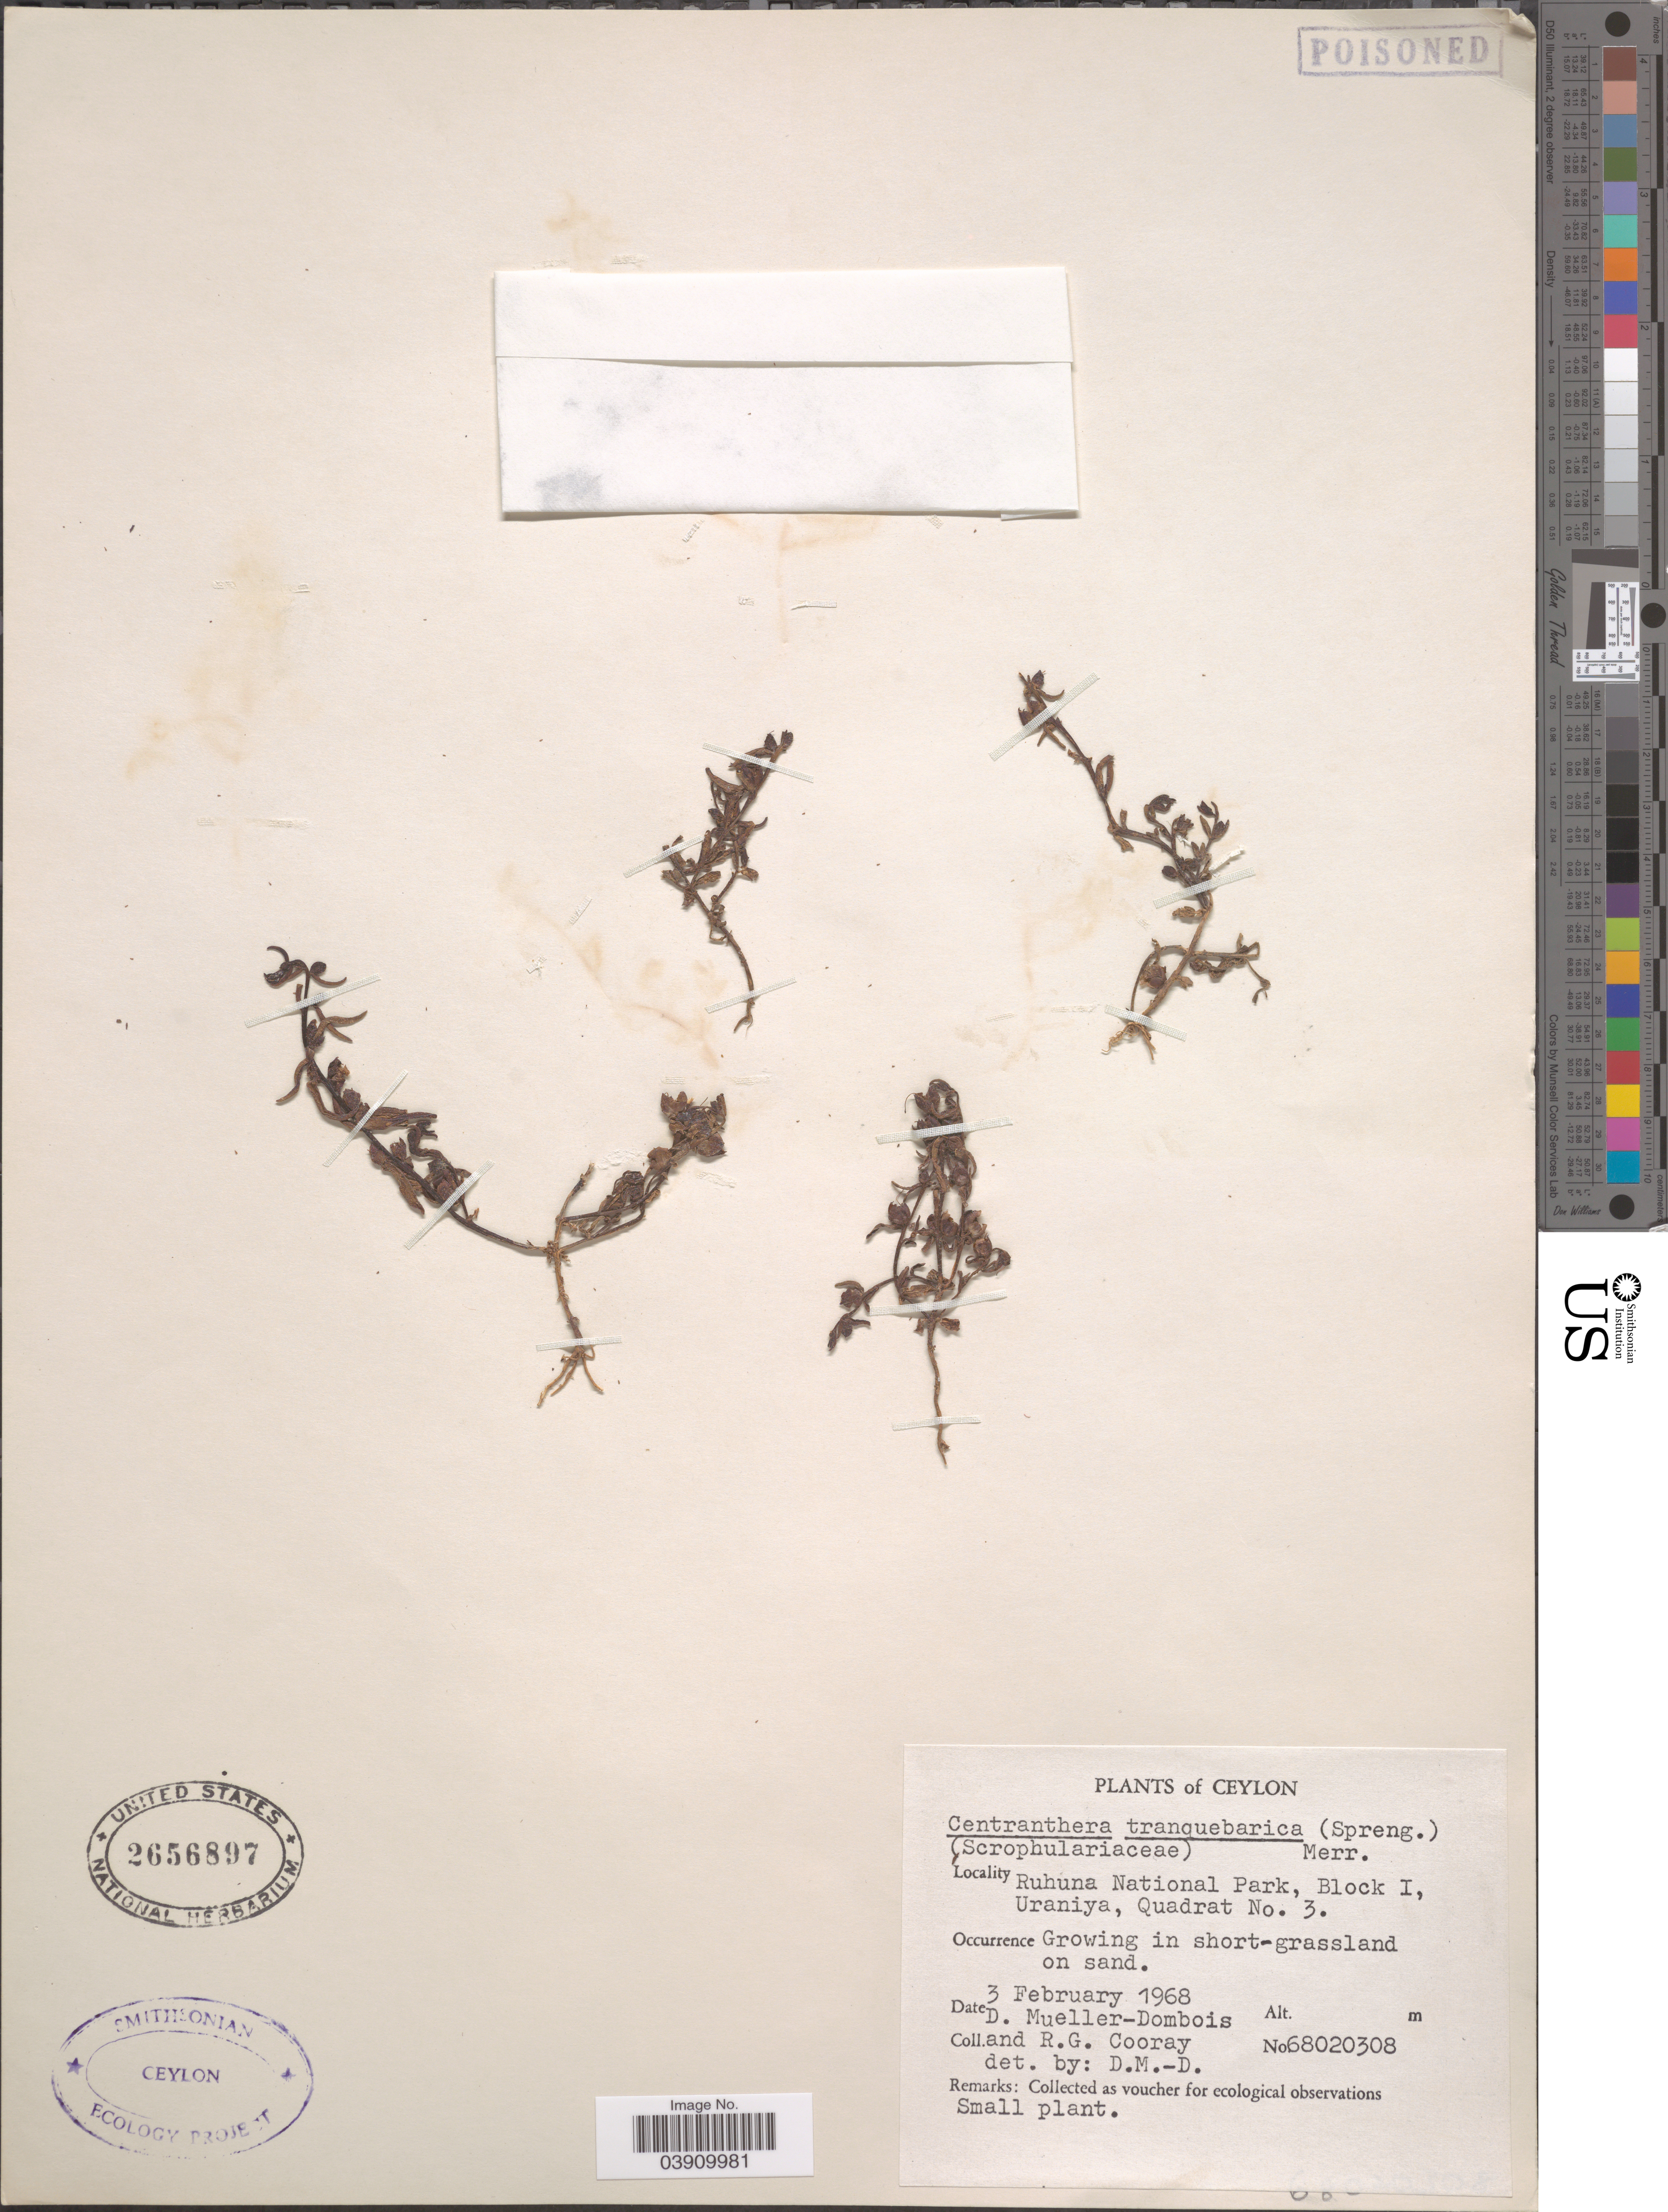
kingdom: Plantae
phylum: Tracheophyta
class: Magnoliopsida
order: Lamiales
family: Orobanchaceae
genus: Centranthera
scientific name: Centranthera tranquebarica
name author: (Spreng.) Merr.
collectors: D. Mueller-Dombois & R. Cooray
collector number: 68020308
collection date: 1968-02-03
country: Sri Lanka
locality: Ceylon. Ruhuna National Park, Block I, Uraniya, Quadrat No. 3.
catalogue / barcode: US 2656897